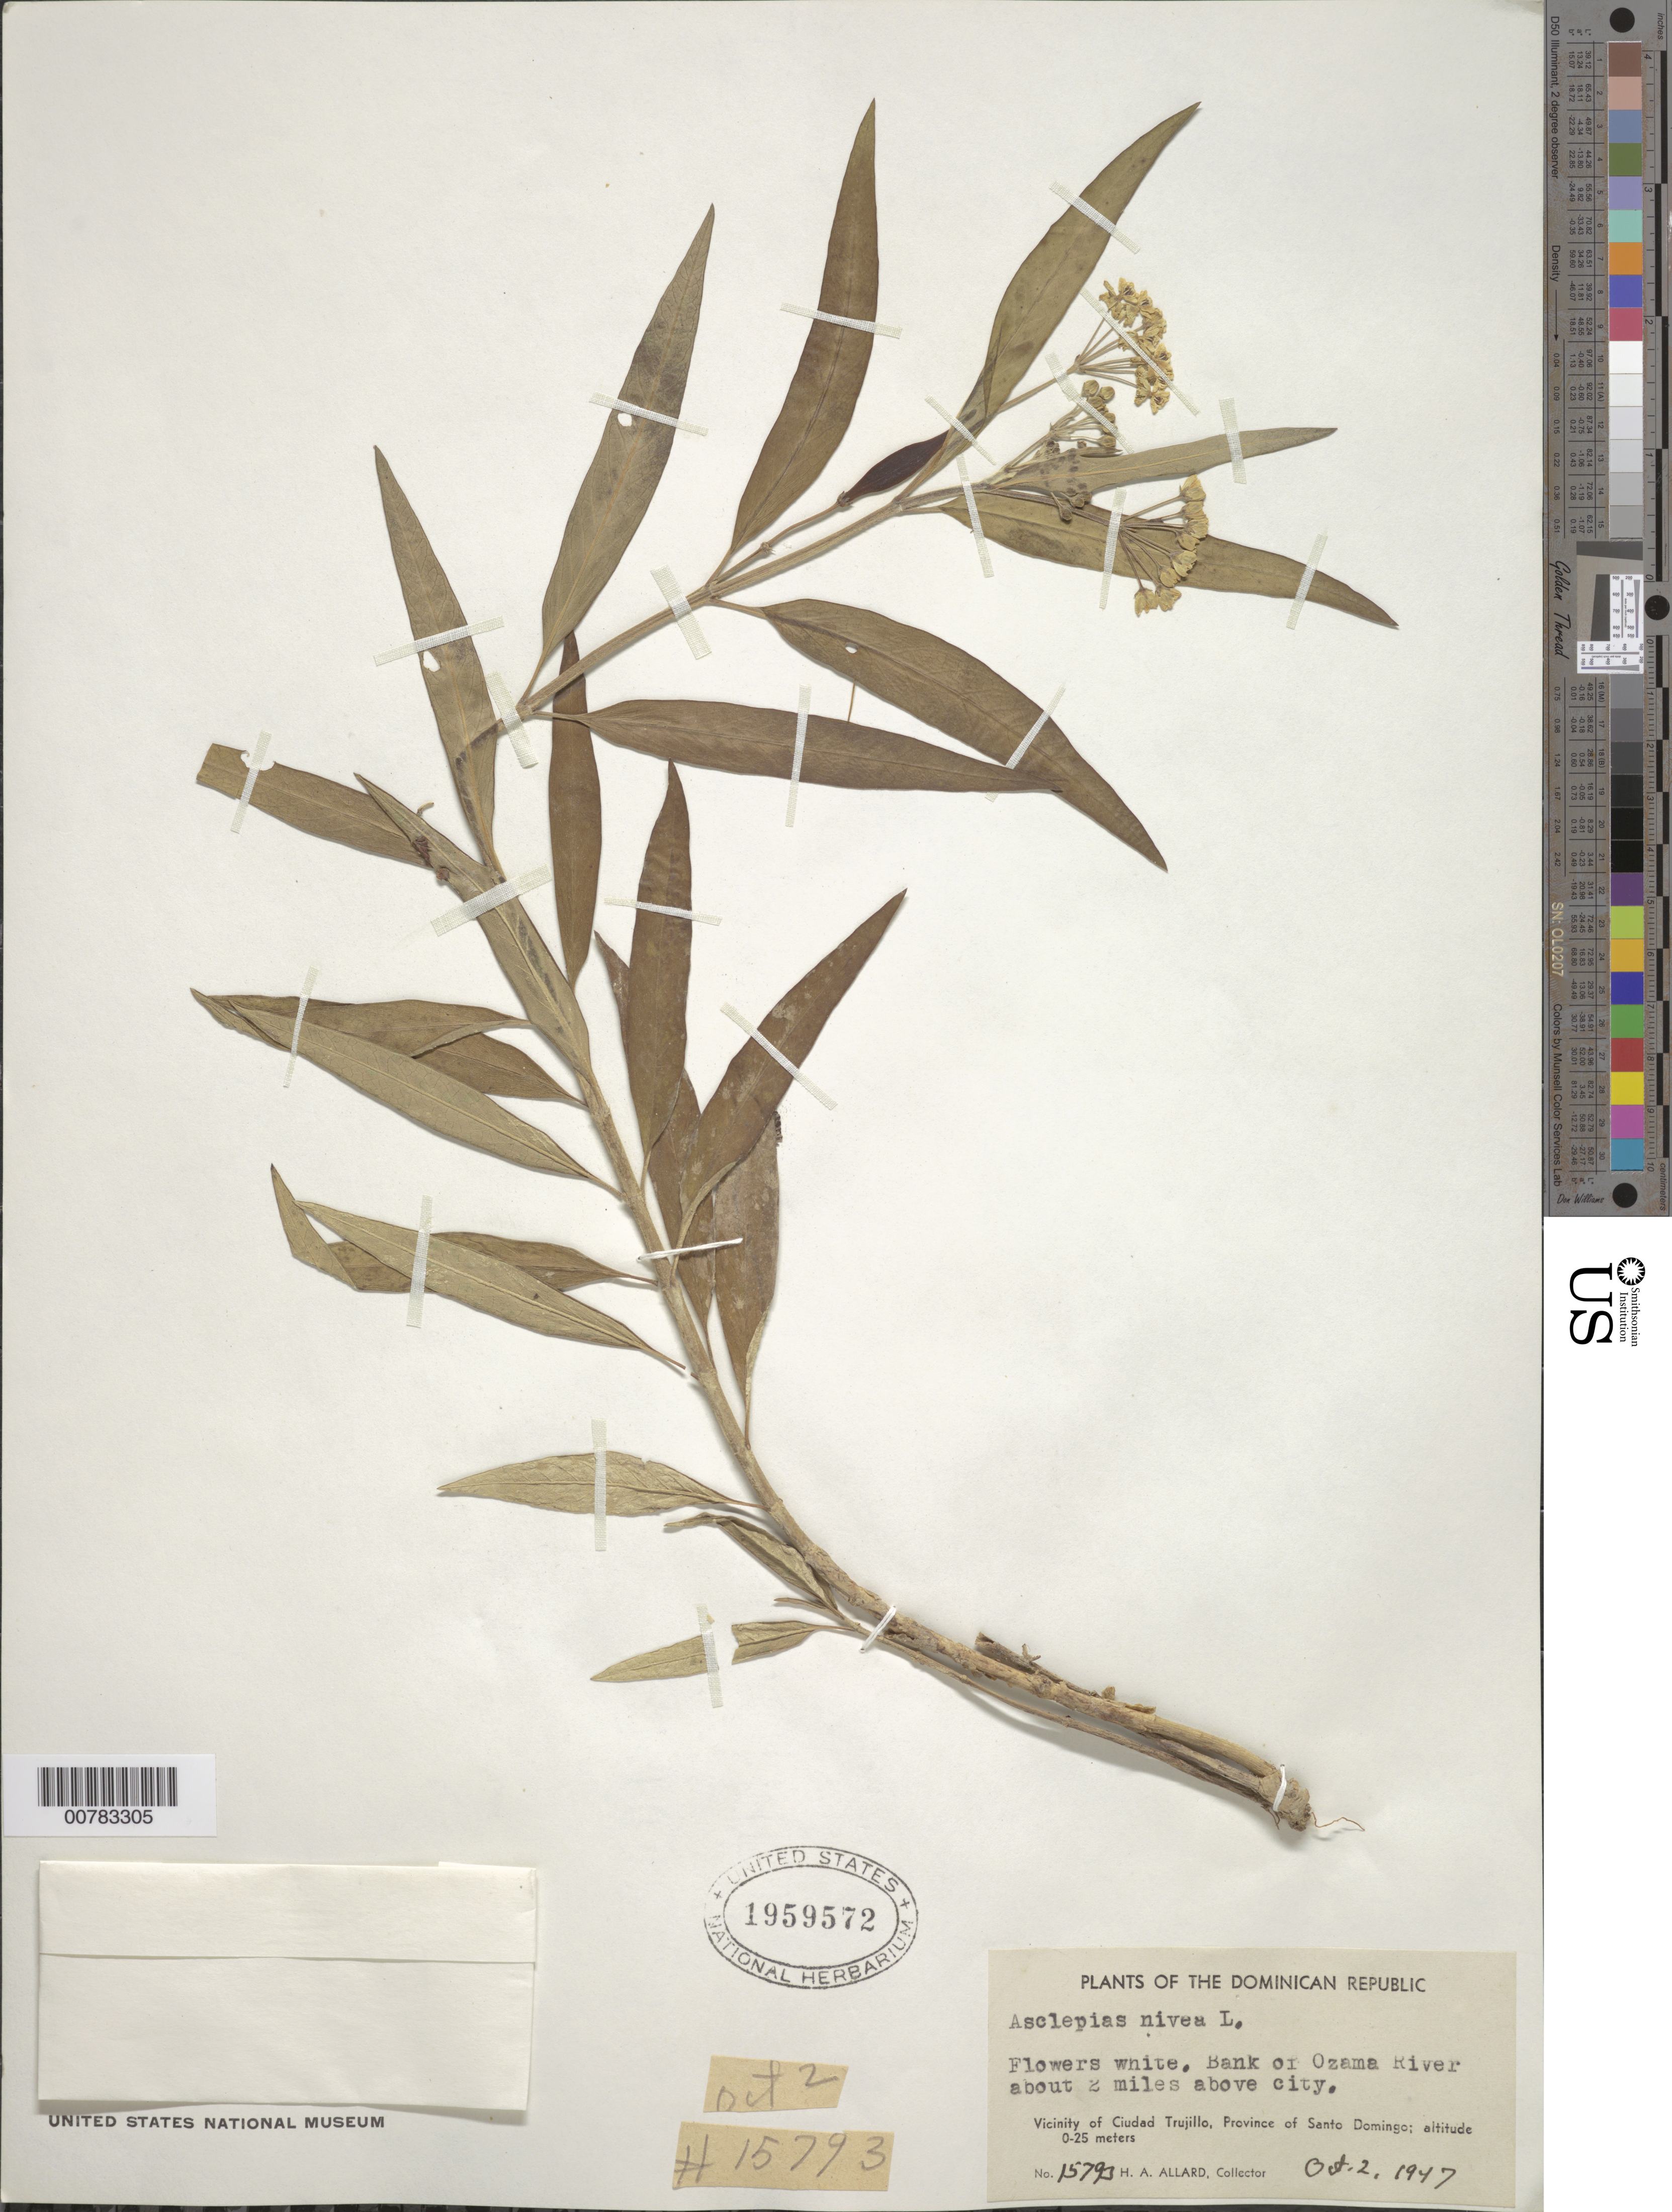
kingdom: Plantae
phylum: Tracheophyta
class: Magnoliopsida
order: Gentianales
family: Apocynaceae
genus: Asclepias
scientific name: Asclepias nivea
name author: L.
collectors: H. A. Allard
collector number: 15793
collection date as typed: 02 Oct 1947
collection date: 1947-10-02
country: Dominican Republic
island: Hispaniola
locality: Province of Santo Domingo, vicinity of Ciudad Trujillo; Ozama River, about 2 miles above city.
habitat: Bank of river.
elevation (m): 0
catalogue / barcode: US 1959572